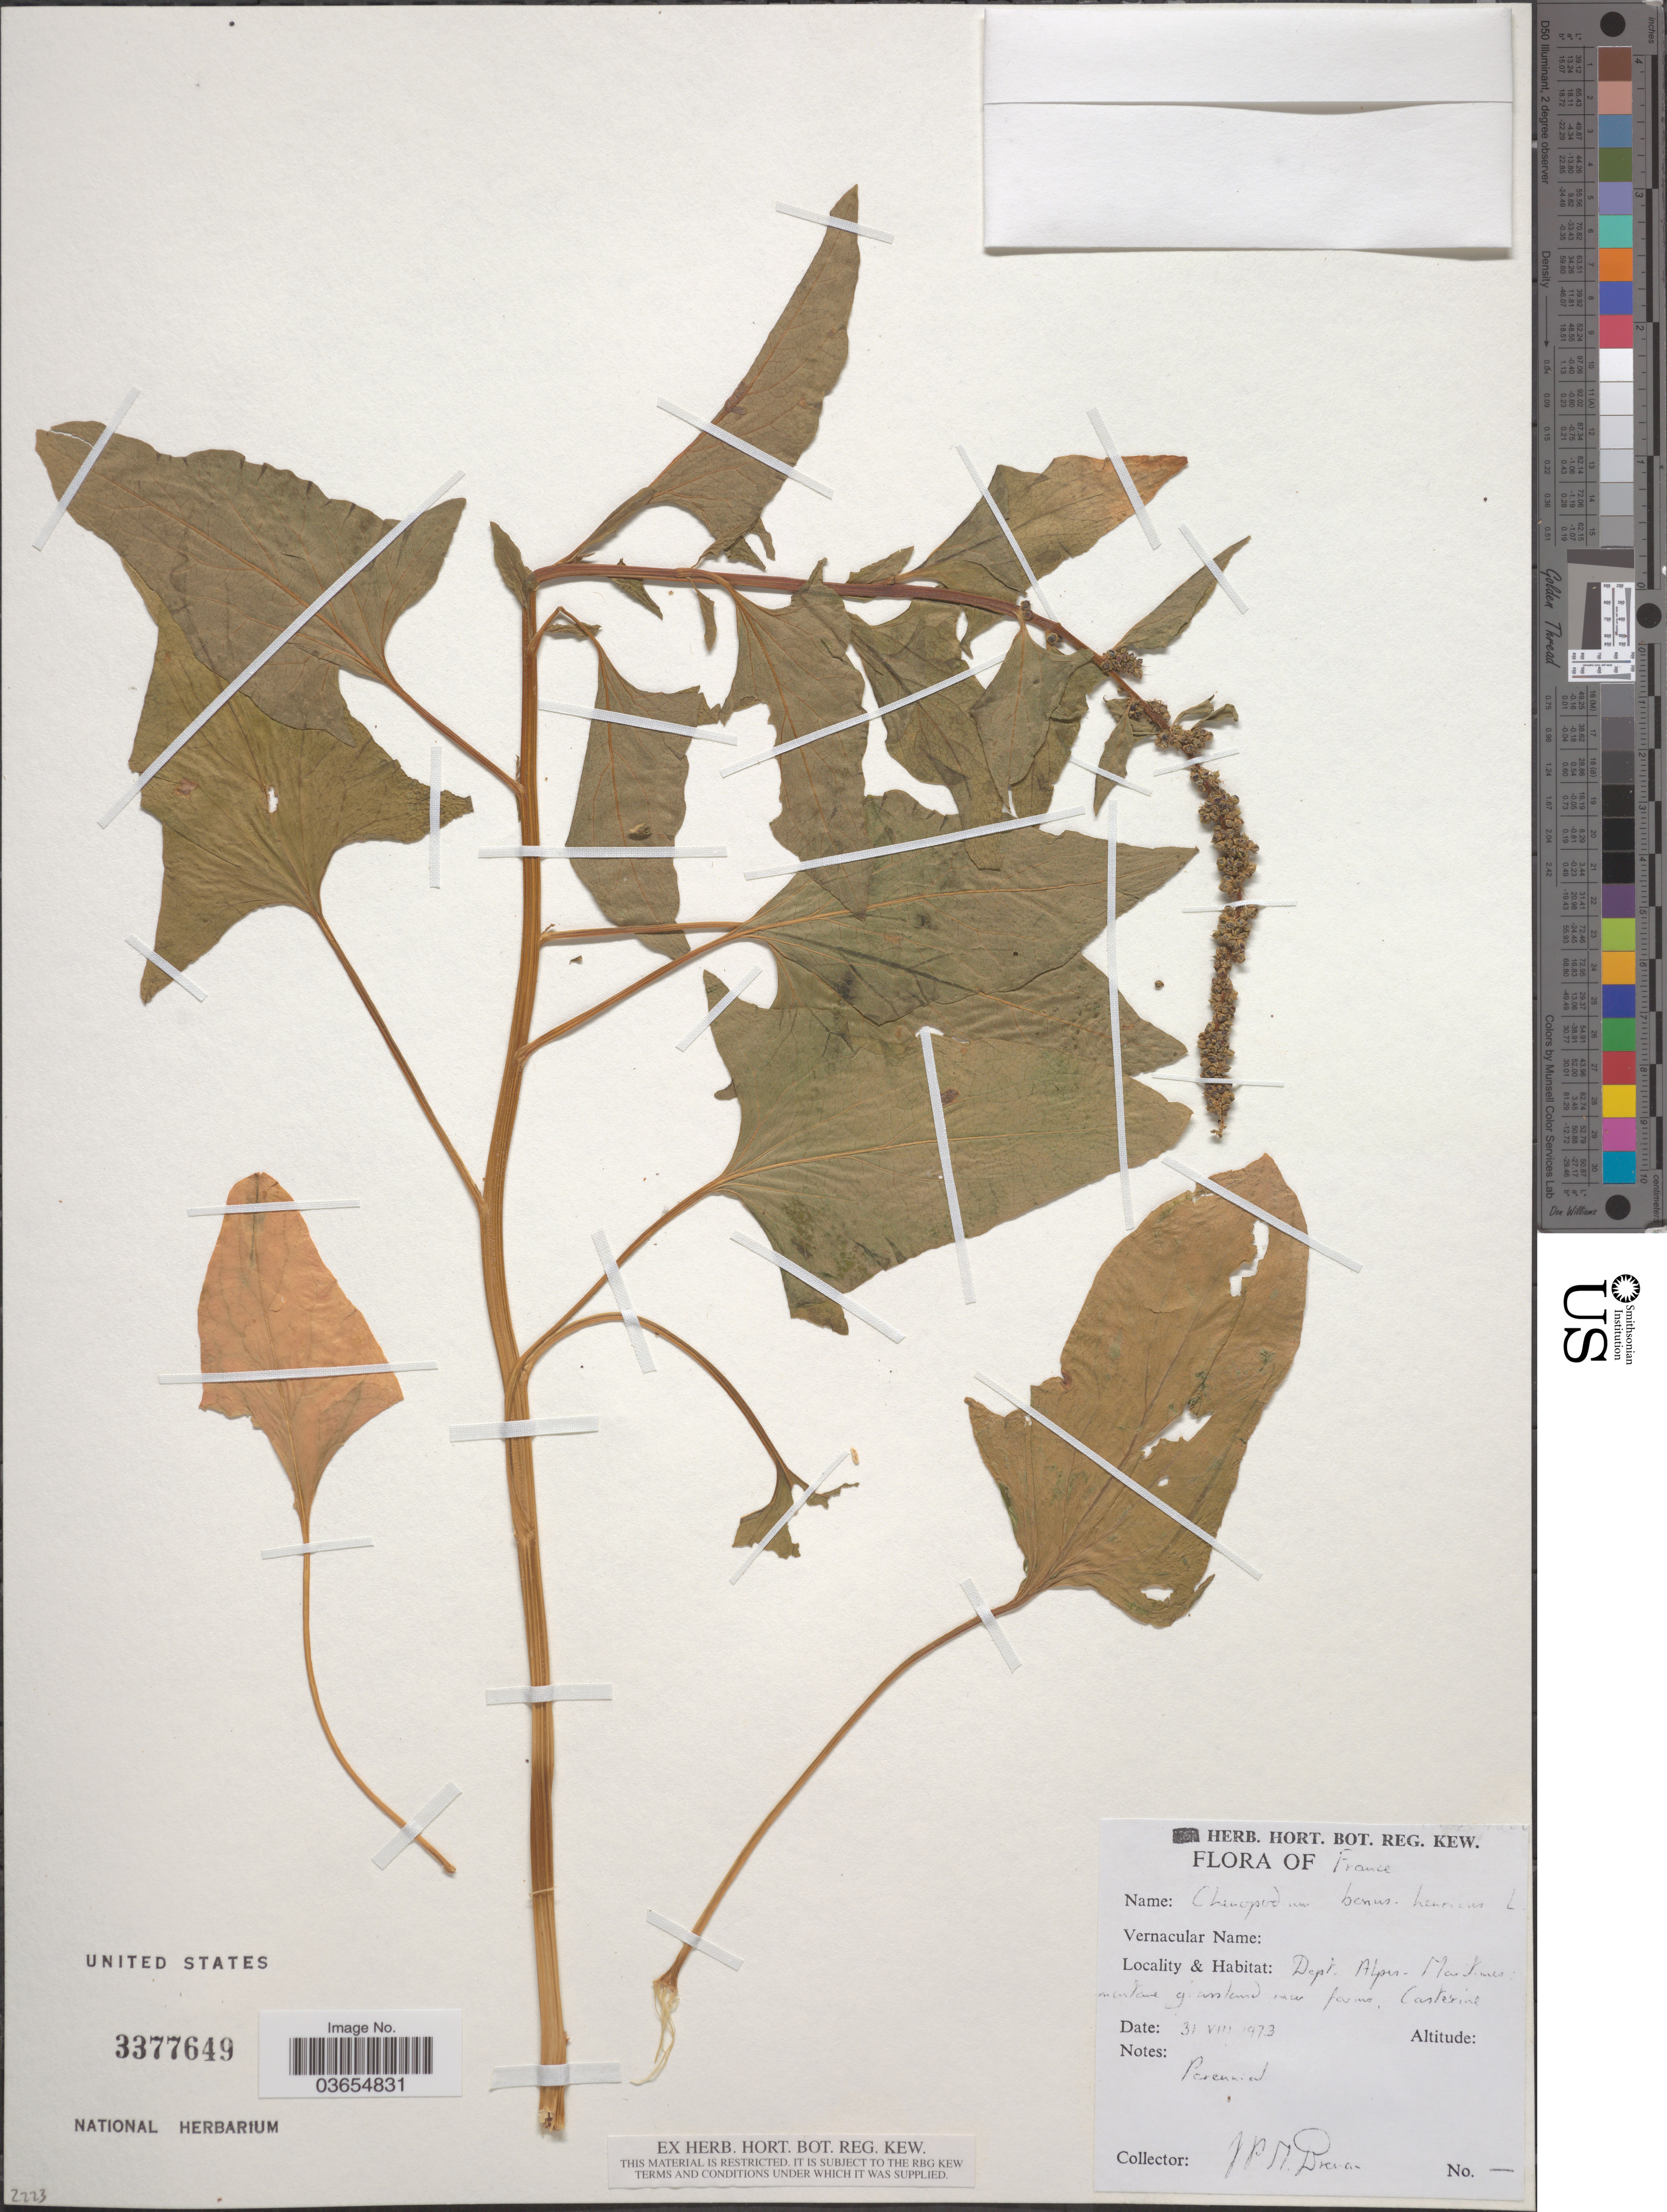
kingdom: Plantae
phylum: Tracheophyta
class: Magnoliopsida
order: Caryophyllales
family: Amaranthaceae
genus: Chenopodium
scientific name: Chenopodium bonus-henricus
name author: L.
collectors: J. Brenan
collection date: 1973-08-31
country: France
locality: Dept. Alpes - Maritimes: montane grassland near farms. Casterine.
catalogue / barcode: US 3377649